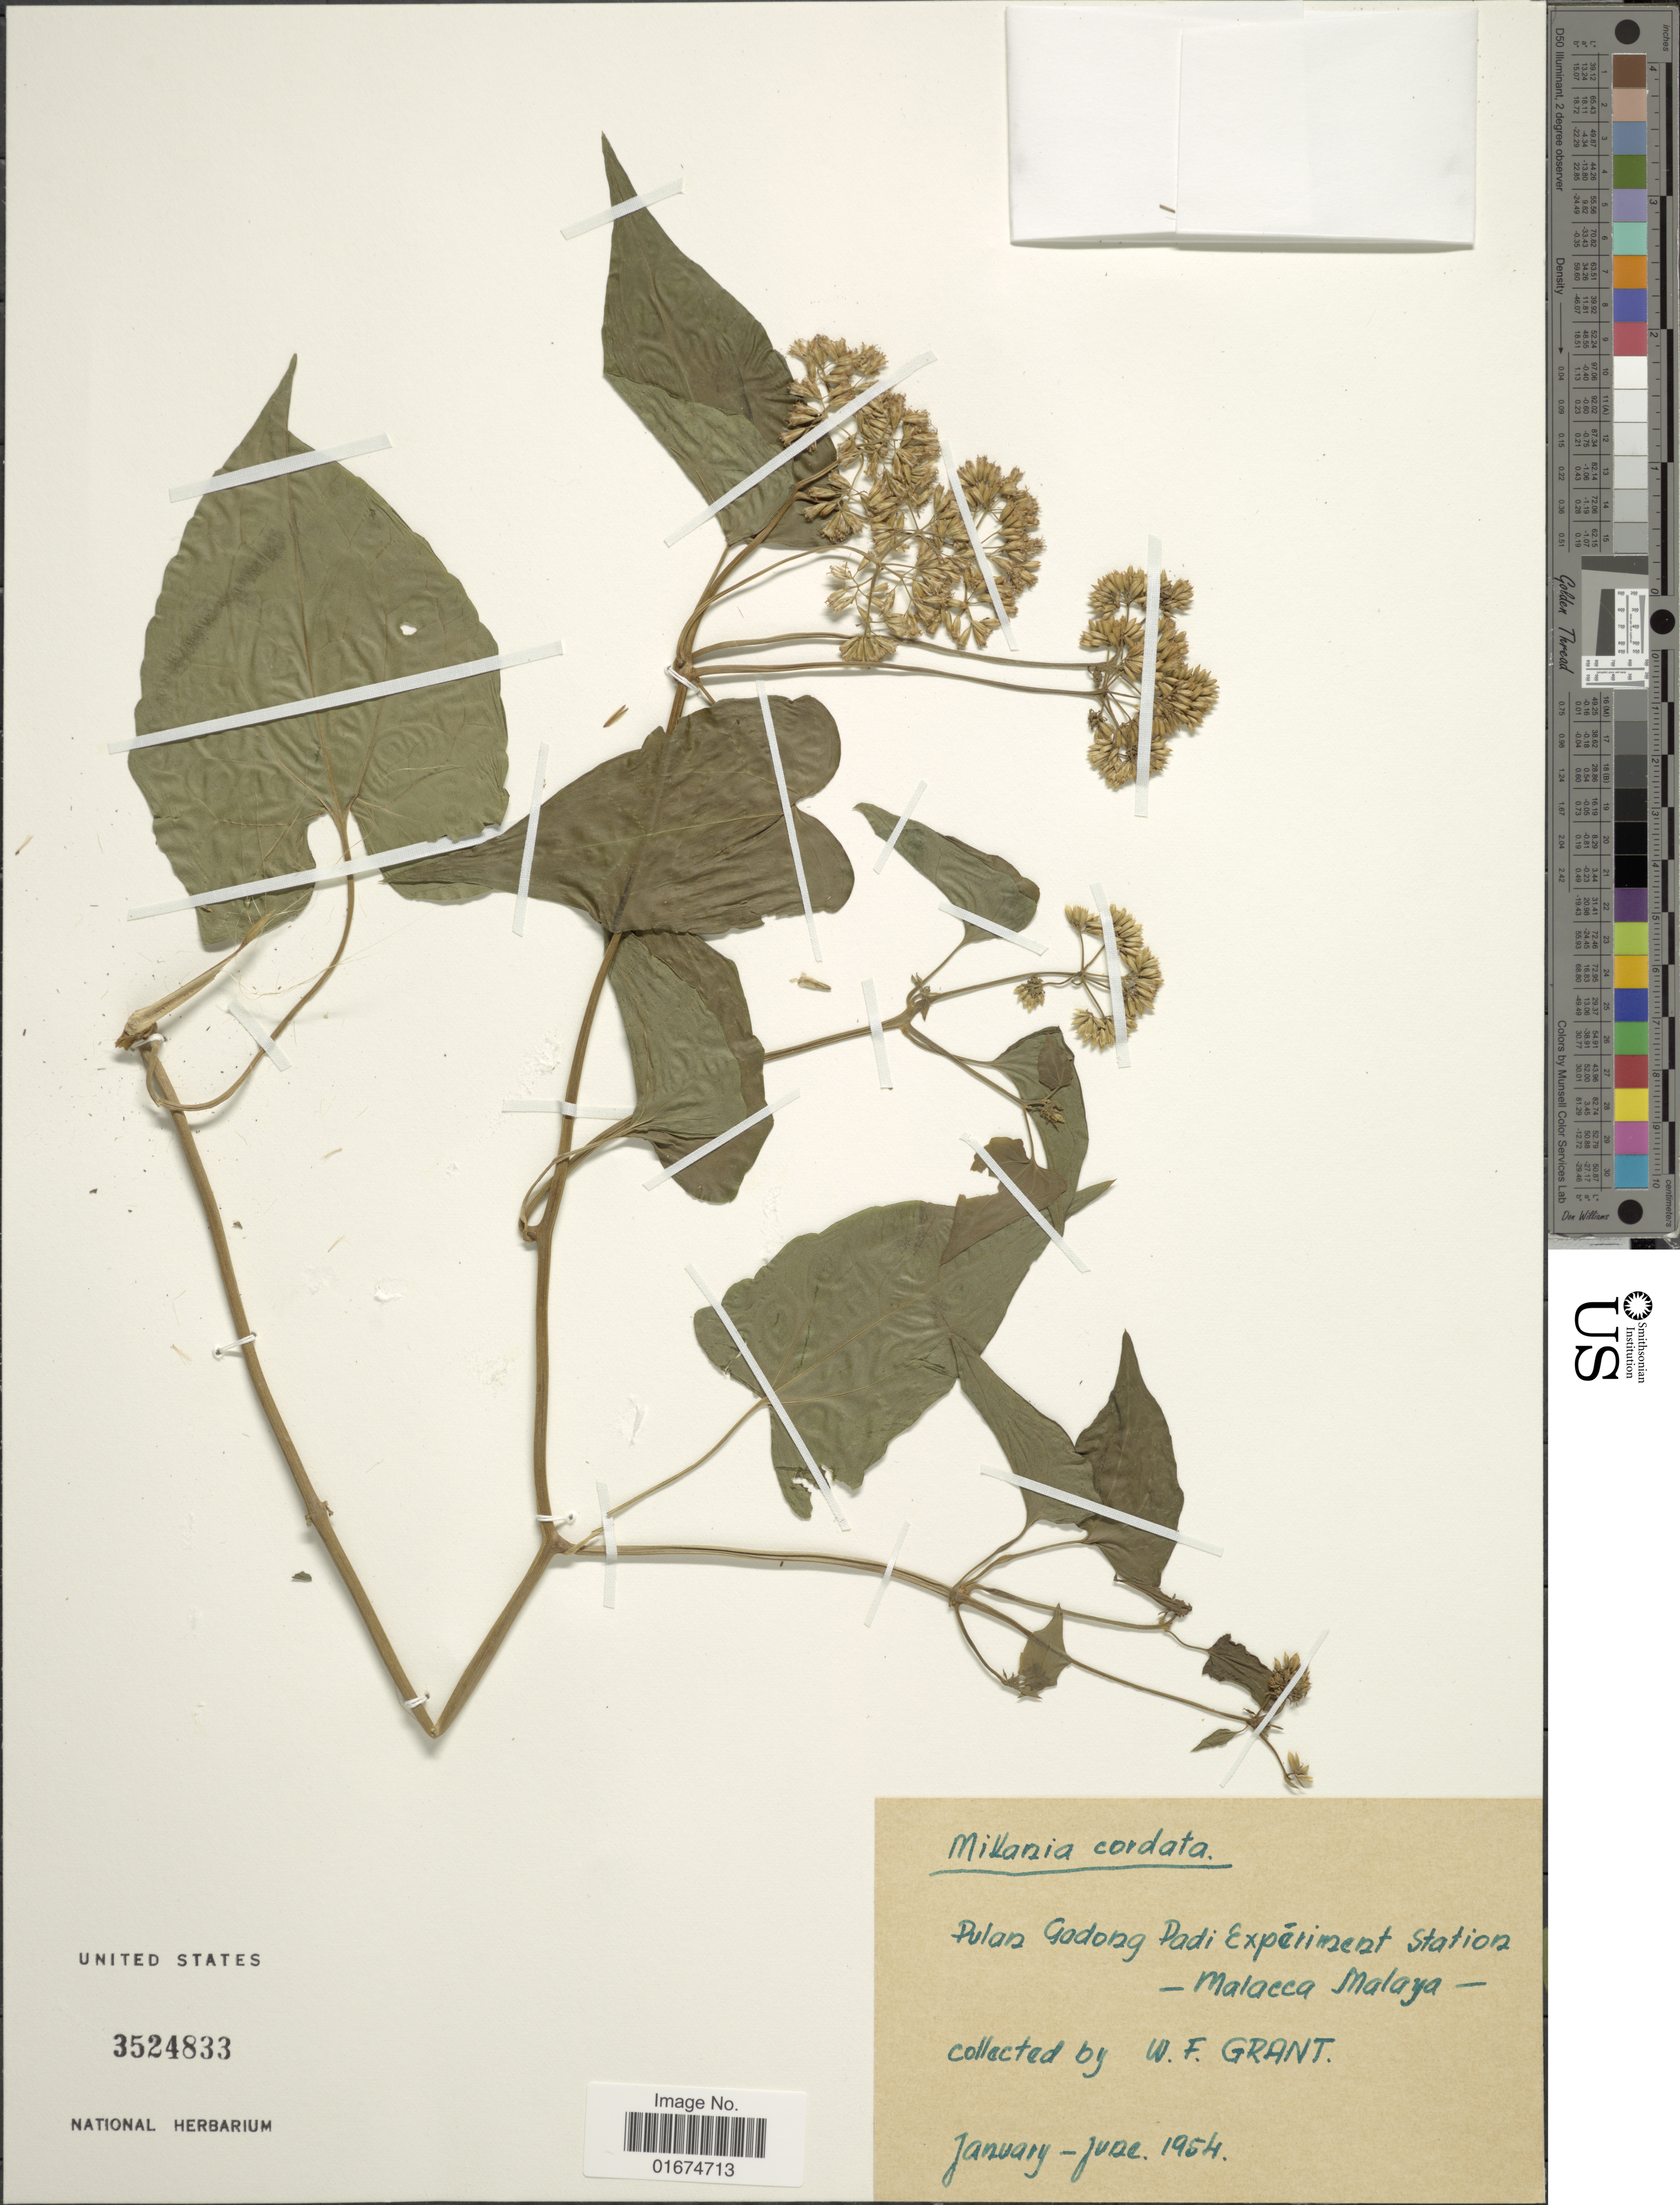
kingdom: Plantae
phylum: Tracheophyta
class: Magnoliopsida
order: Asterales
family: Asteraceae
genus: Mikania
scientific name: Mikania cordata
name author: (Burm. f.) B.L. Rob.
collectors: W. Grant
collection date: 1954-01/1954-06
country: Malaysia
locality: Pulan Gadong Padi Experiment Station - Malacca Malaya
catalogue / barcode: US 3524833